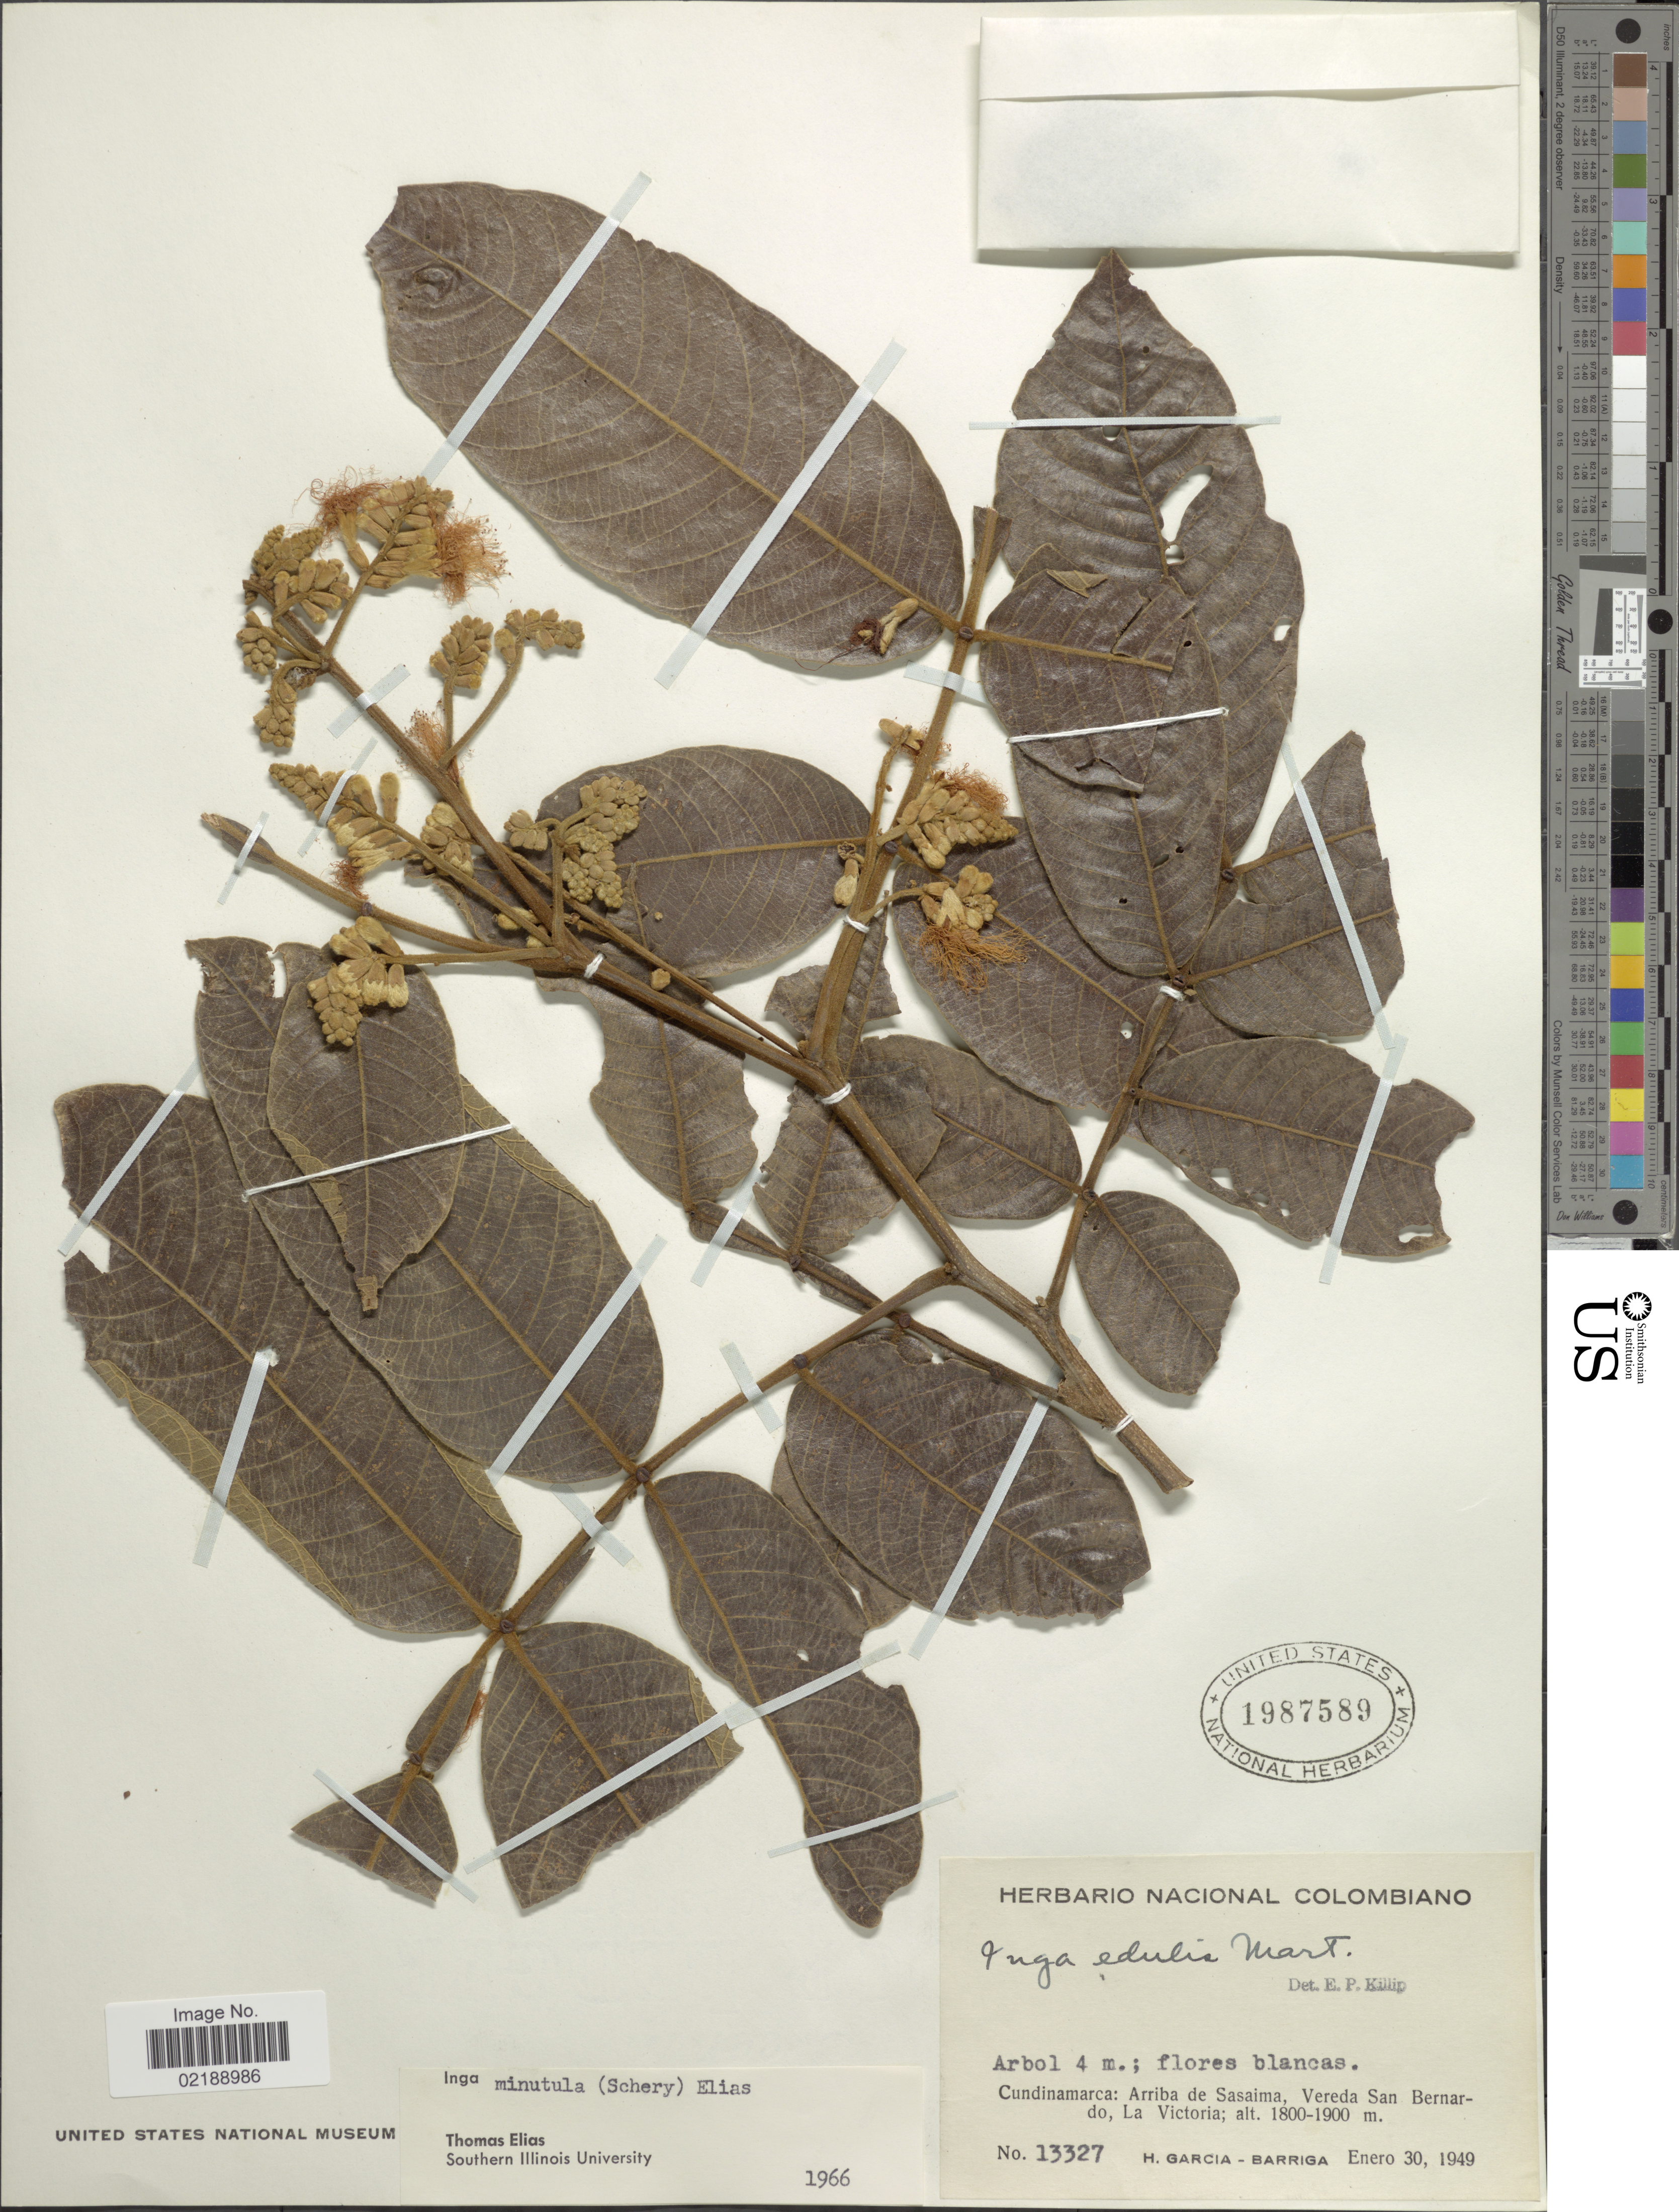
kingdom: Plantae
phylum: Tracheophyta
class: Magnoliopsida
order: Fabales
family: Fabaceae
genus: Inga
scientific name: Inga oerstediana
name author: Benth.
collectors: H. García Barriga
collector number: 13327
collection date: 1949-01-30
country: Colombia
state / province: Cundinamarca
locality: Arriba de Sasaima, Vereda San Bernardo, La Victoria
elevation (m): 1800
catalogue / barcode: US 1987589